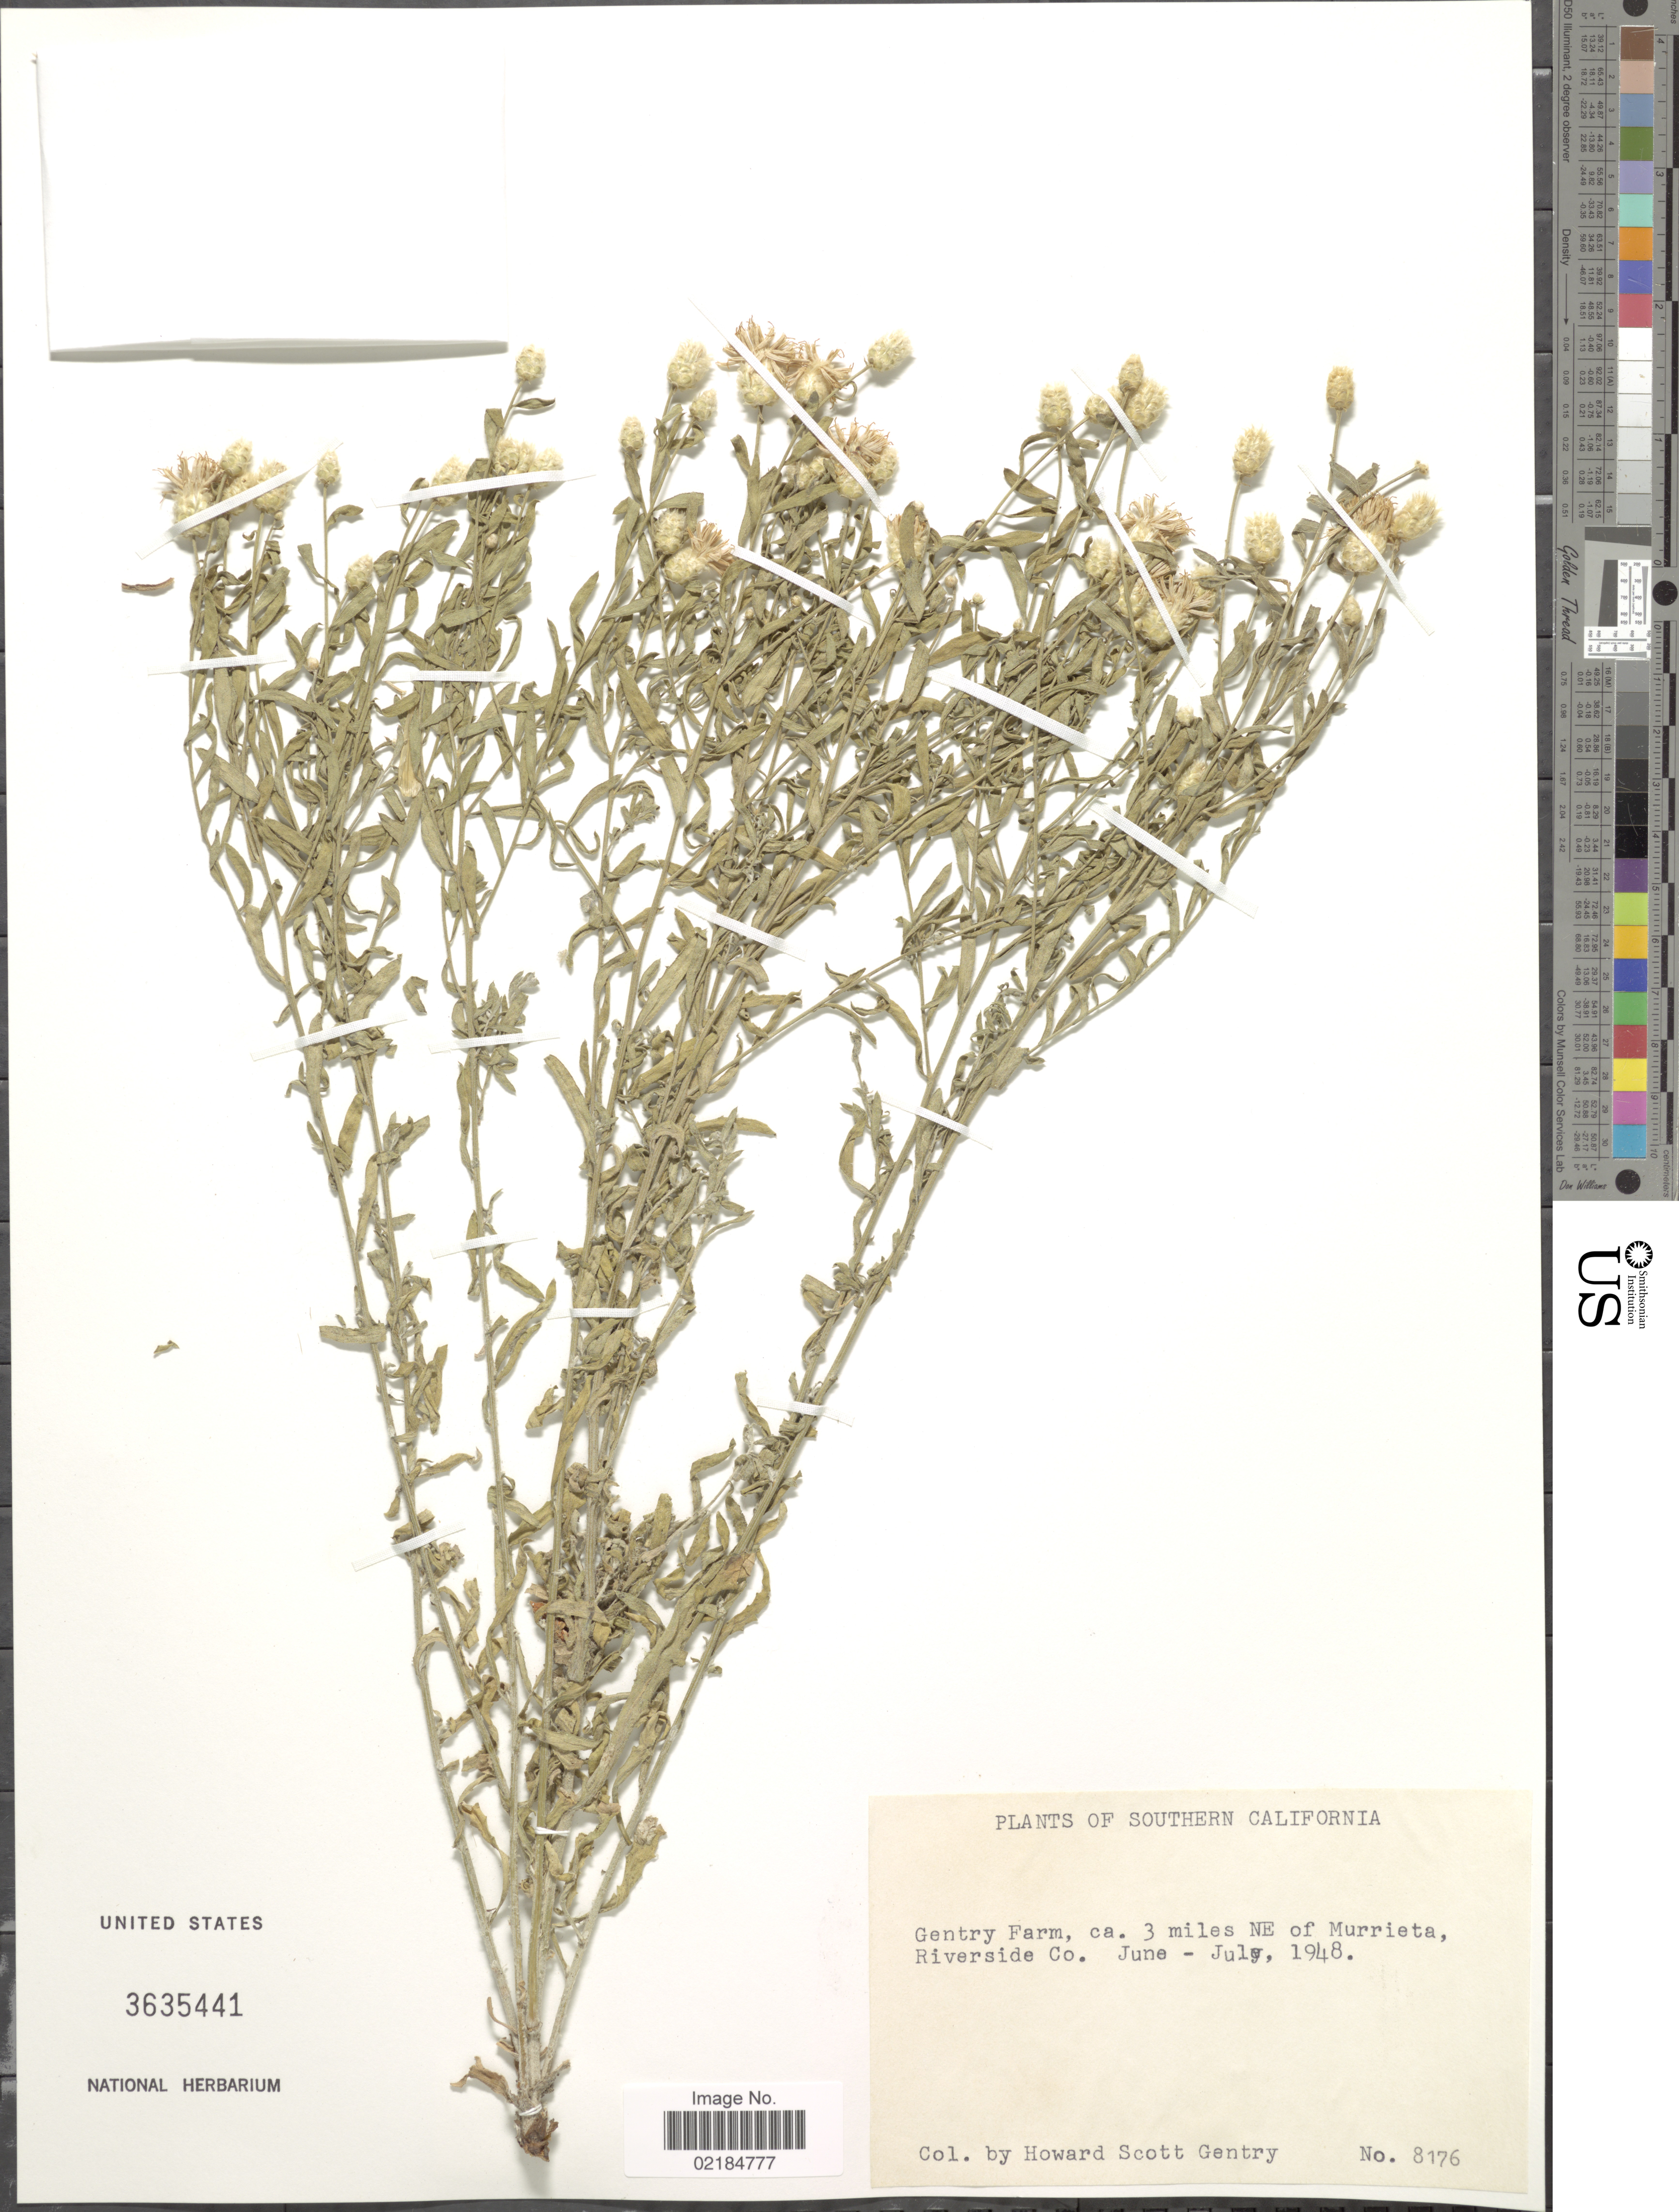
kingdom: Plantae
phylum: Tracheophyta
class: Magnoliopsida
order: Asterales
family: Asteraceae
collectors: H. S. Gentry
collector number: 8176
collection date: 1948-06/1948-07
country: United States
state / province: California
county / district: Riverside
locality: Southern California, Gentry Farm, Ca. 3 miles NE of Murrieta, Riverside C.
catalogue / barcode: US 3635411